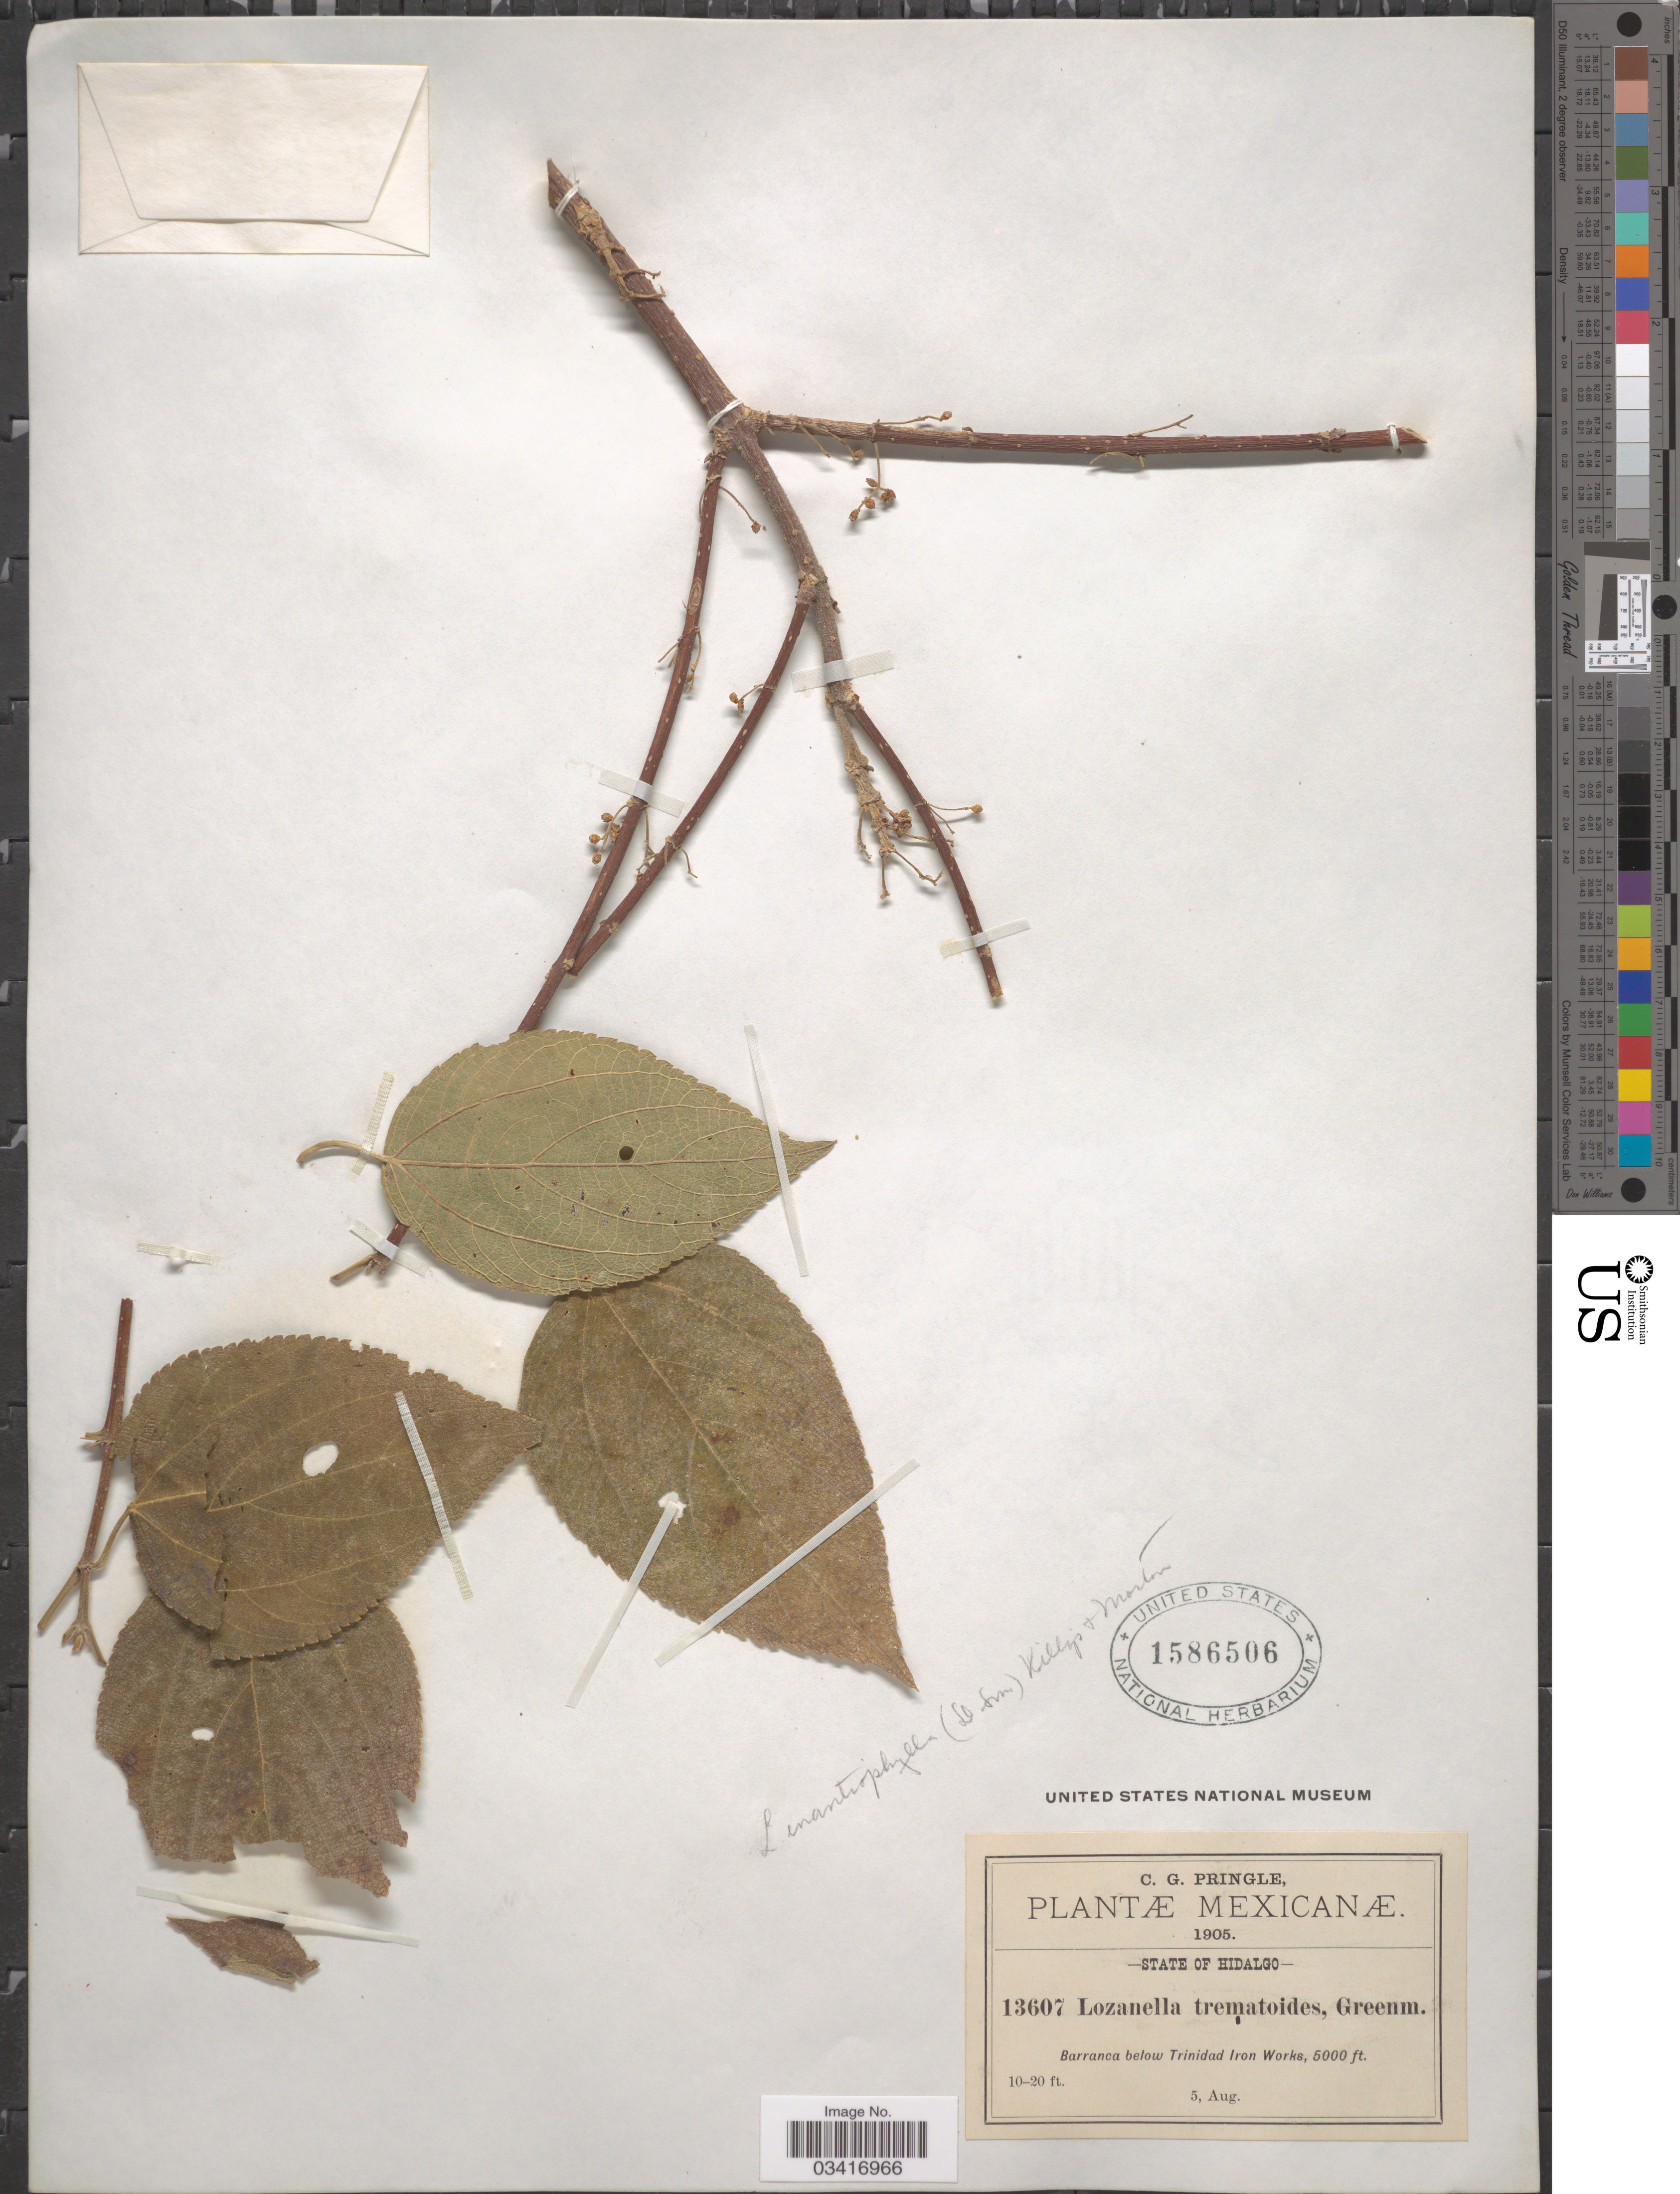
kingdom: Plantae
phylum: Tracheophyta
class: Magnoliopsida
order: Rosales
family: Cannabaceae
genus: Lozanella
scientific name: Lozanella enantiophylla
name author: (Donn. Sm.) Killip & C.V. Morton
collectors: C. G. Pringle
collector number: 13607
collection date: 1905-08-05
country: Mexico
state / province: Hidalgo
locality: Barranca below Trinidad Iron Works.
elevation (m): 1524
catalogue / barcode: US 1586506